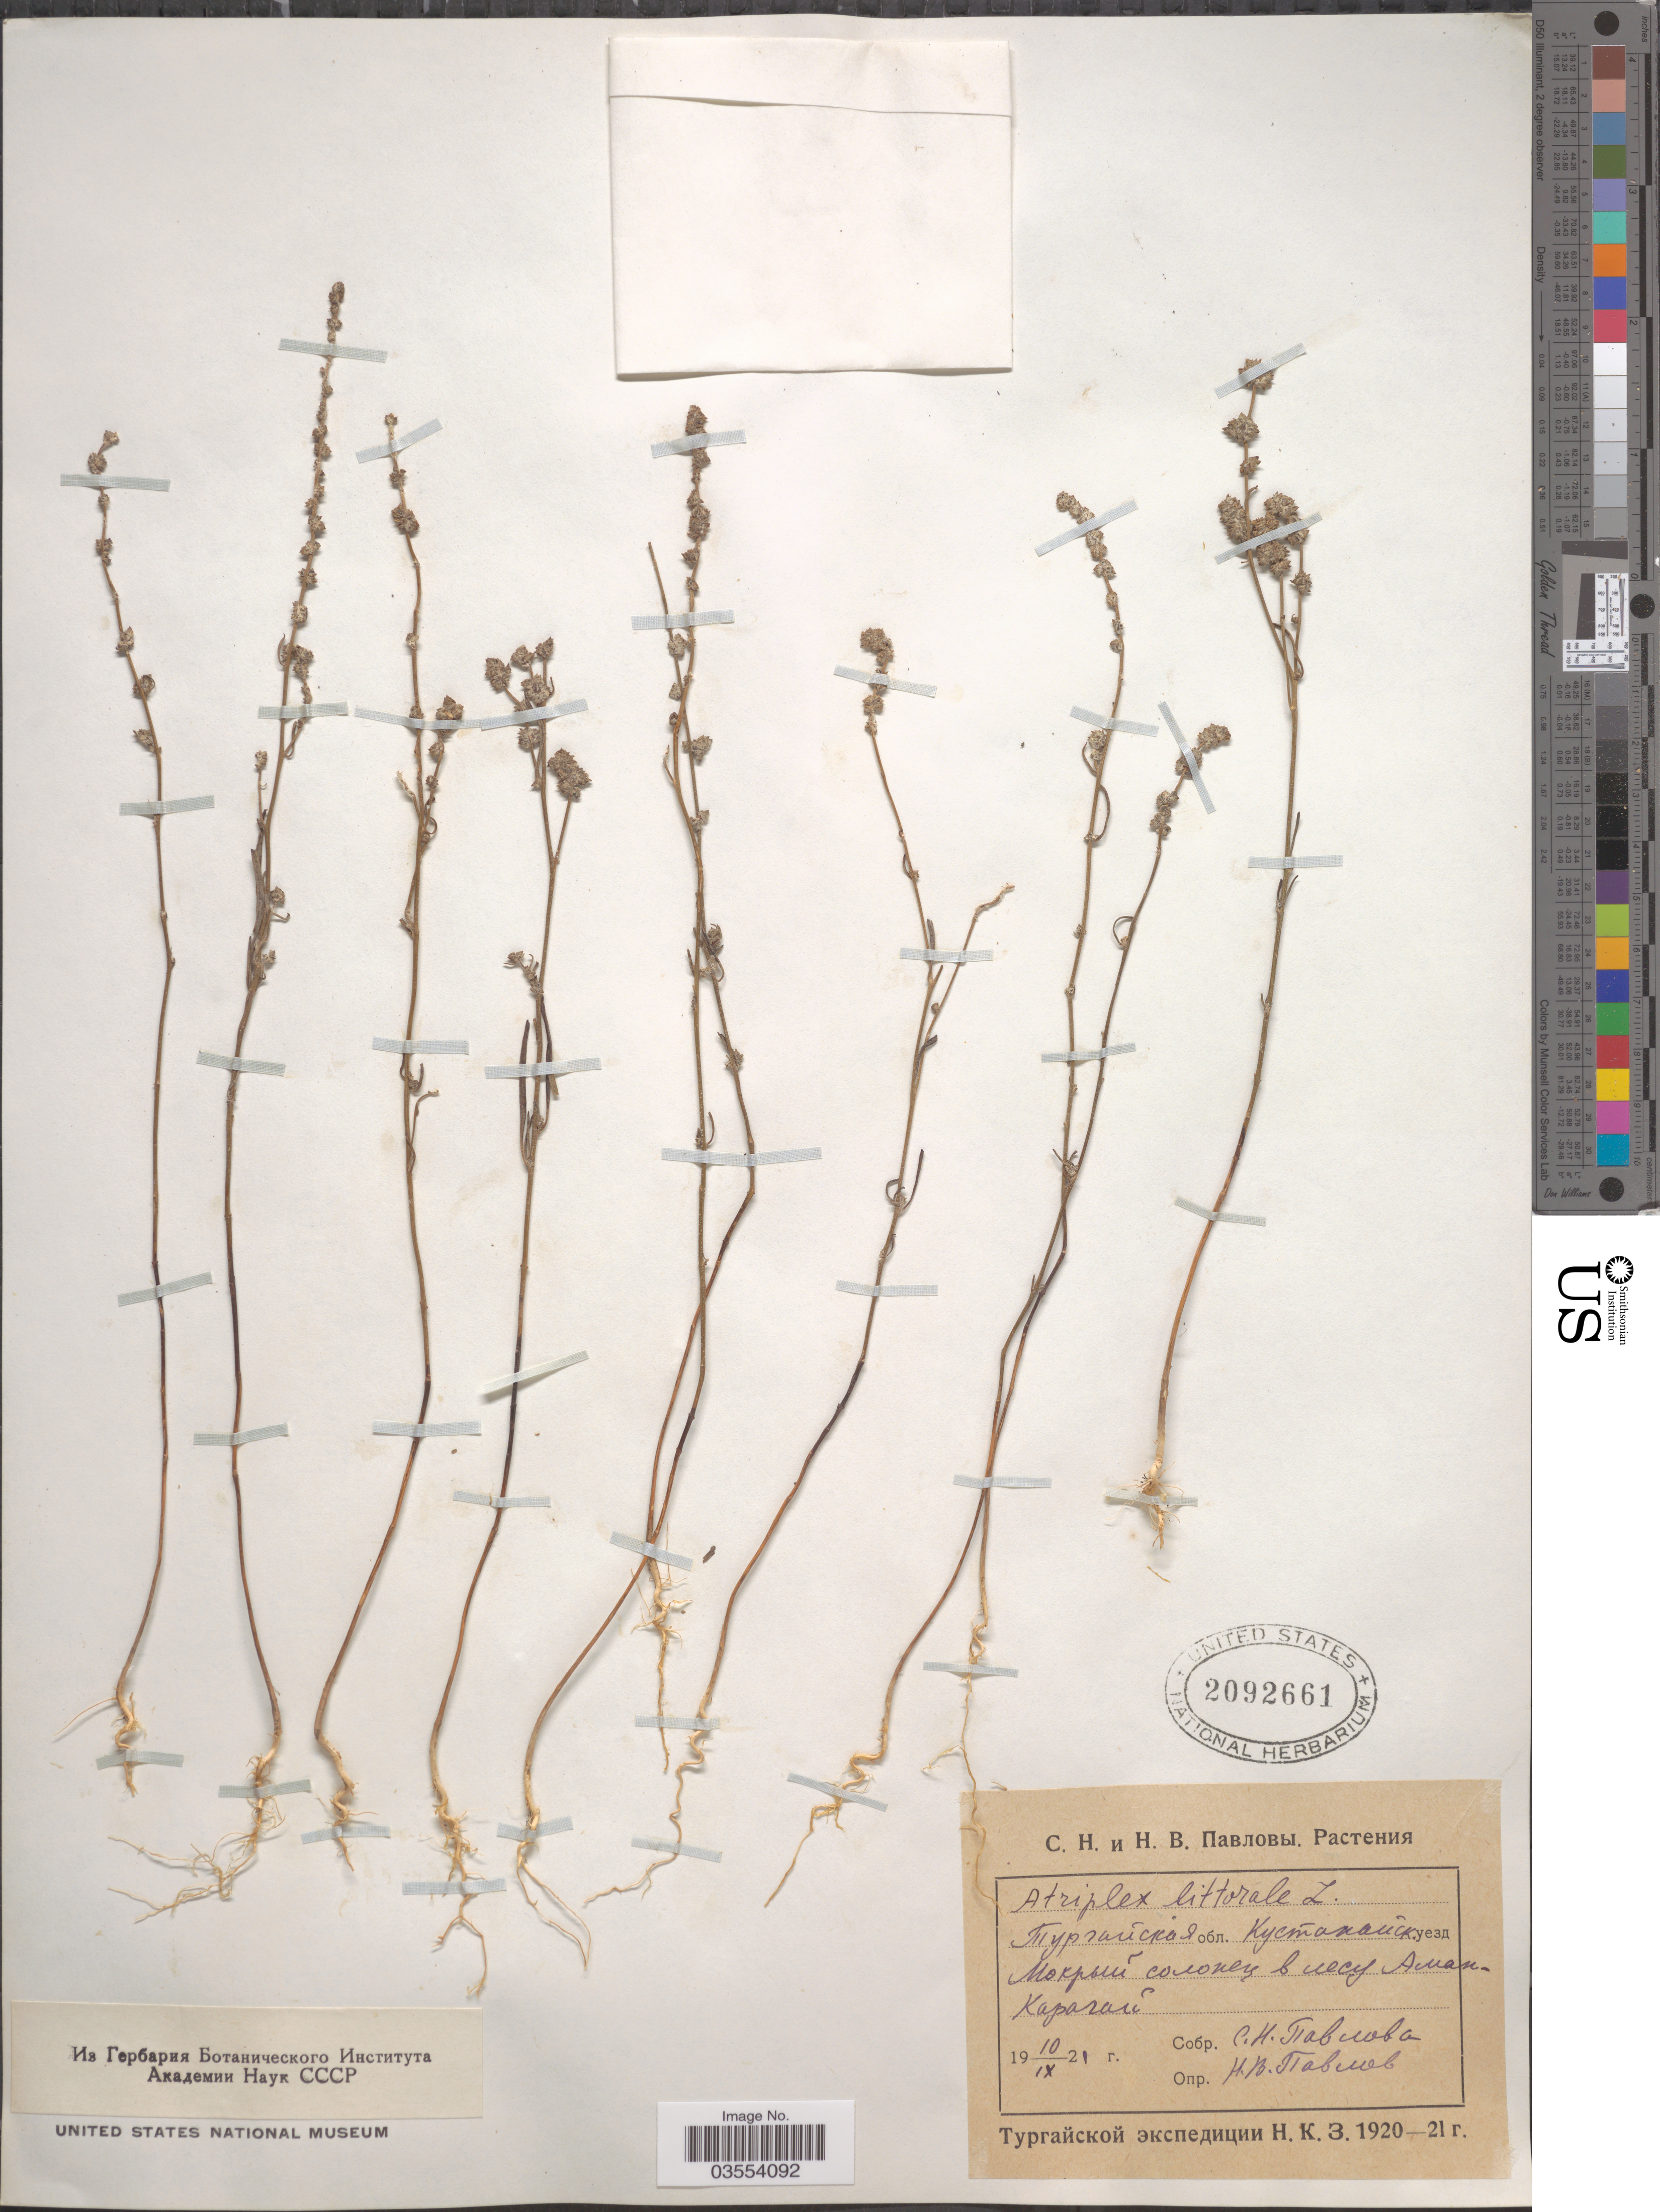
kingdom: Plantae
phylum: Tracheophyta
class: Magnoliopsida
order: Caryophyllales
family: Amaranthaceae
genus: Atriplex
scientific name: Atriplex littoralis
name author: L.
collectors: S. Pavlova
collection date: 1921-09-10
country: Kazakhstan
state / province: Qustanay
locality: Aman-Karagai.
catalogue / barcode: US 2092661